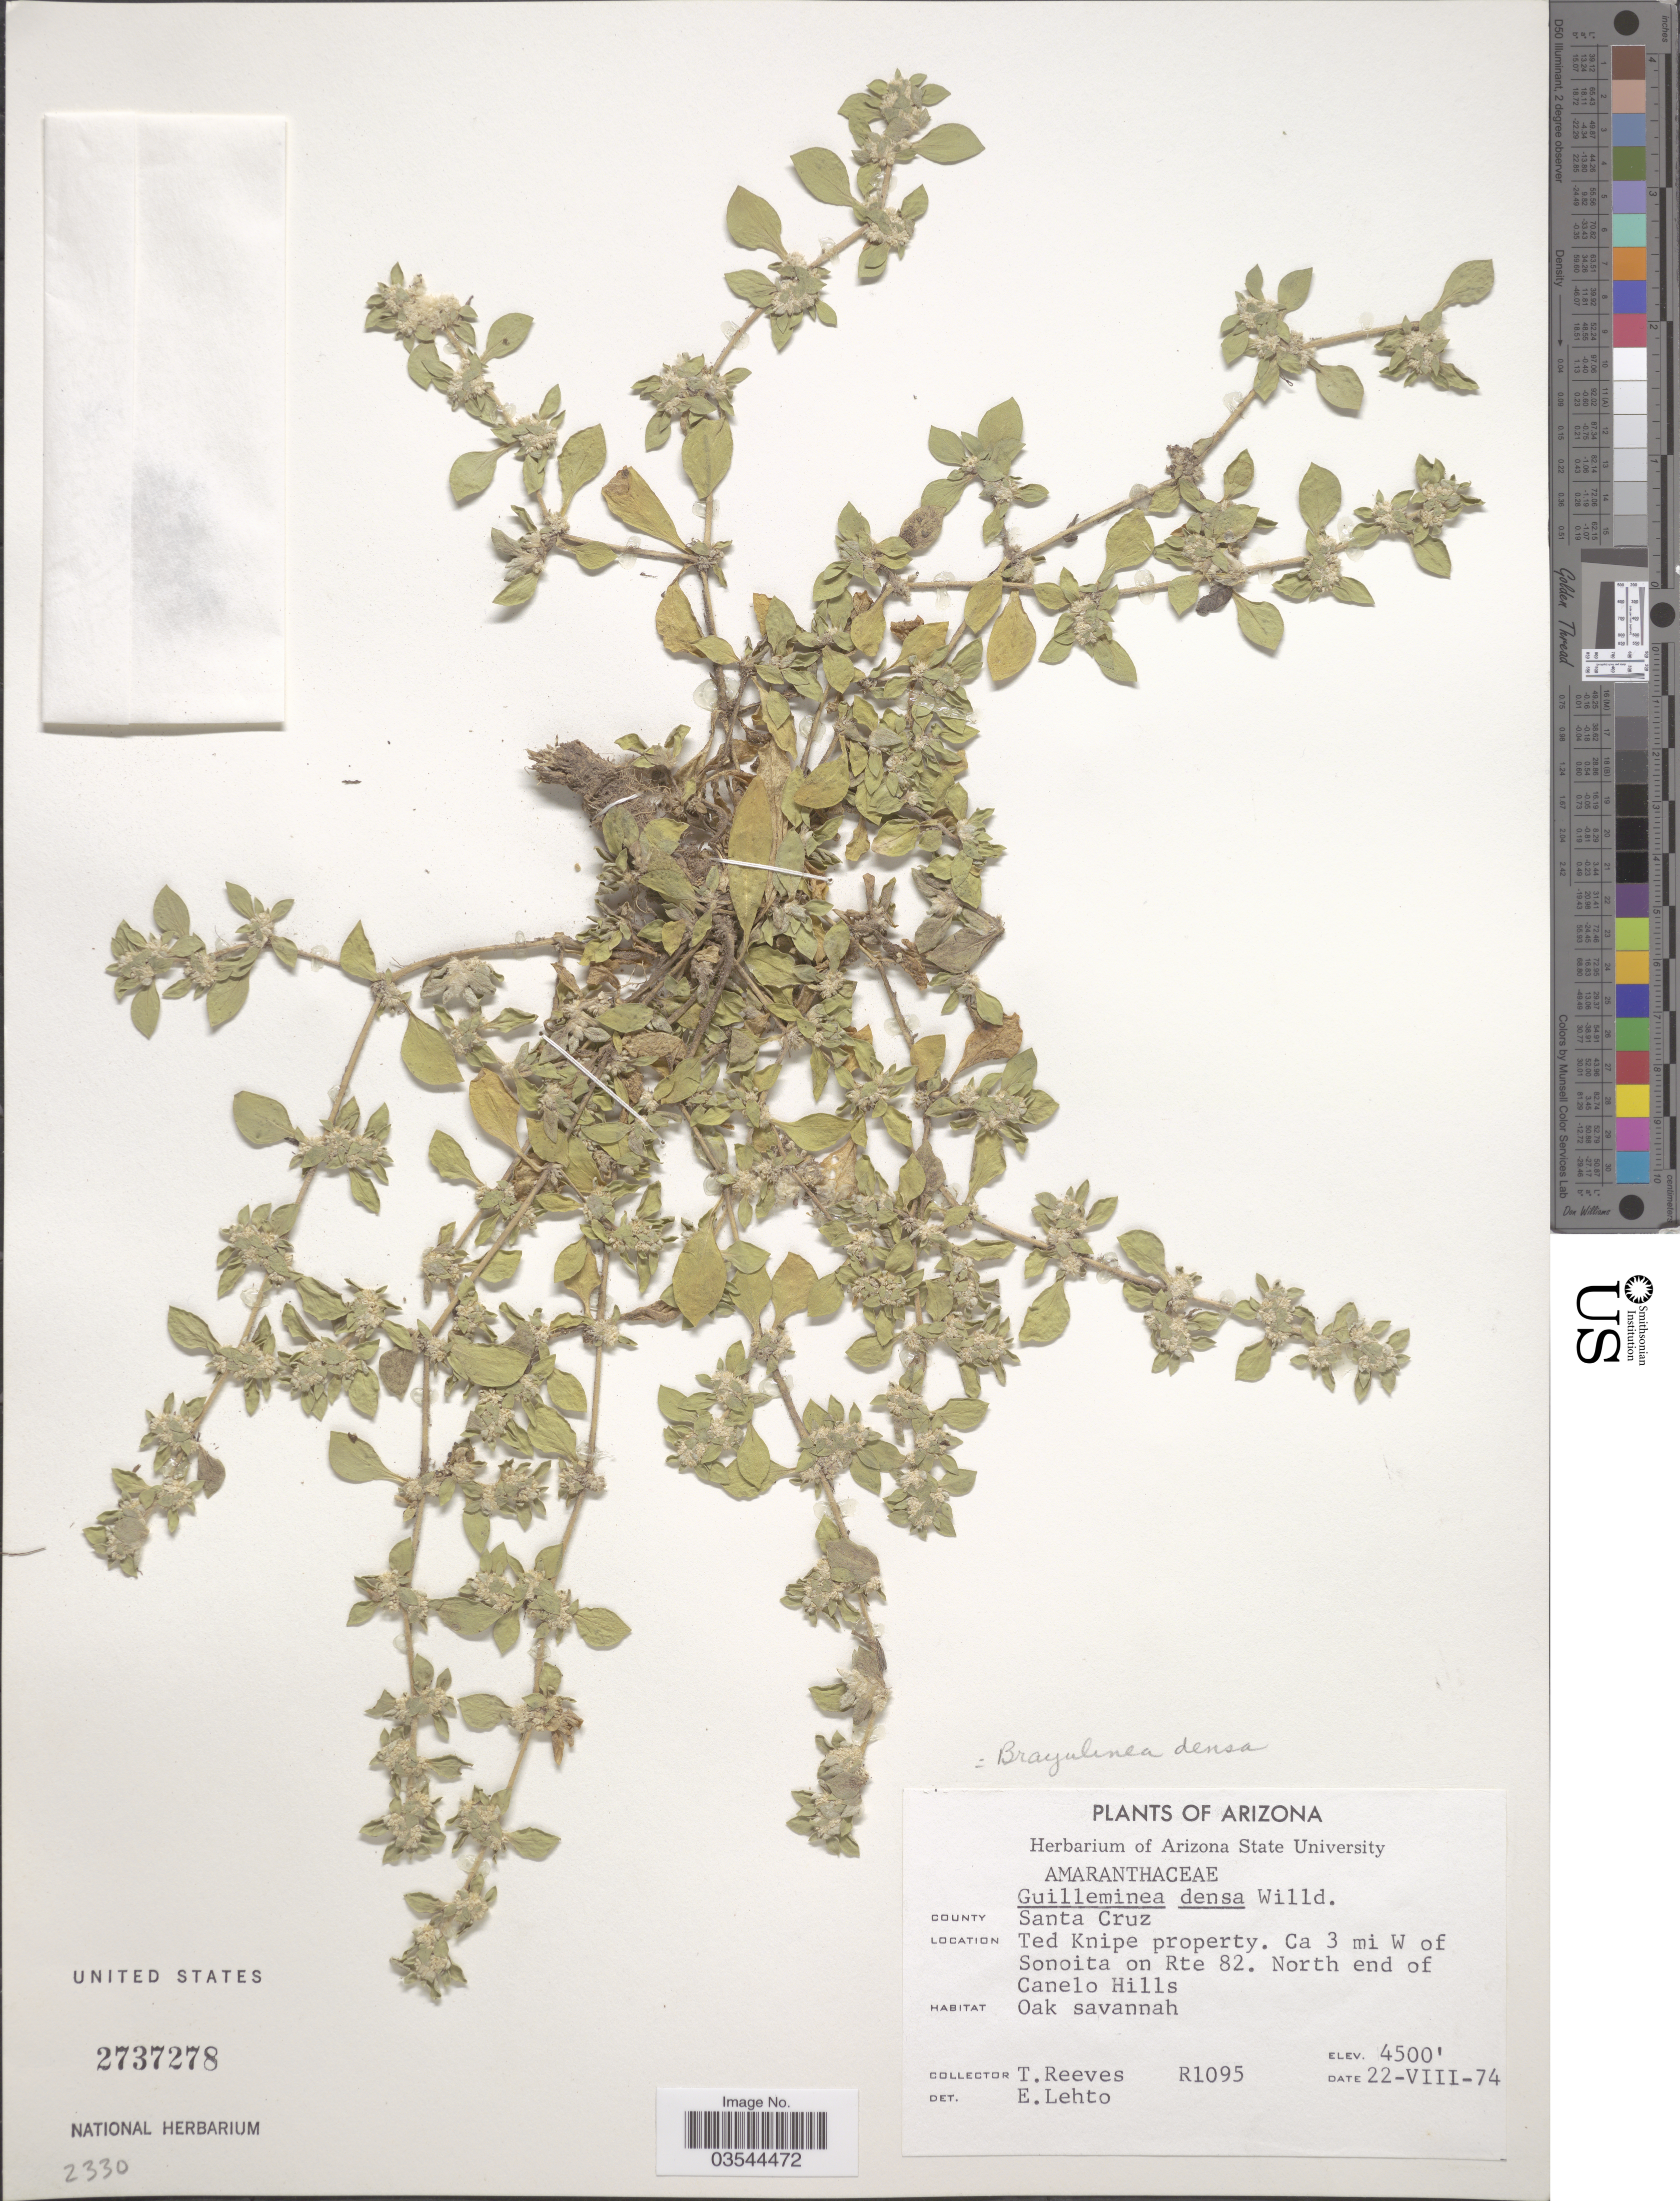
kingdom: Plantae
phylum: Tracheophyta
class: Magnoliopsida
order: Caryophyllales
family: Amaranthaceae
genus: Guilleminea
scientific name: Guilleminea densa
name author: (Humb. & Bonpl. ex Schult.) Moq.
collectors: T. Reeves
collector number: R1095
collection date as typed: Transcribed d/m/y: 22/8/74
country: United States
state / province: Arizona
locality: County Santa Cruz. Ted Knipe property. Ca 3 mi W of Sonoita on Rte 82. North end of Canelo Hills.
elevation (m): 1372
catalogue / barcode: US 2737278